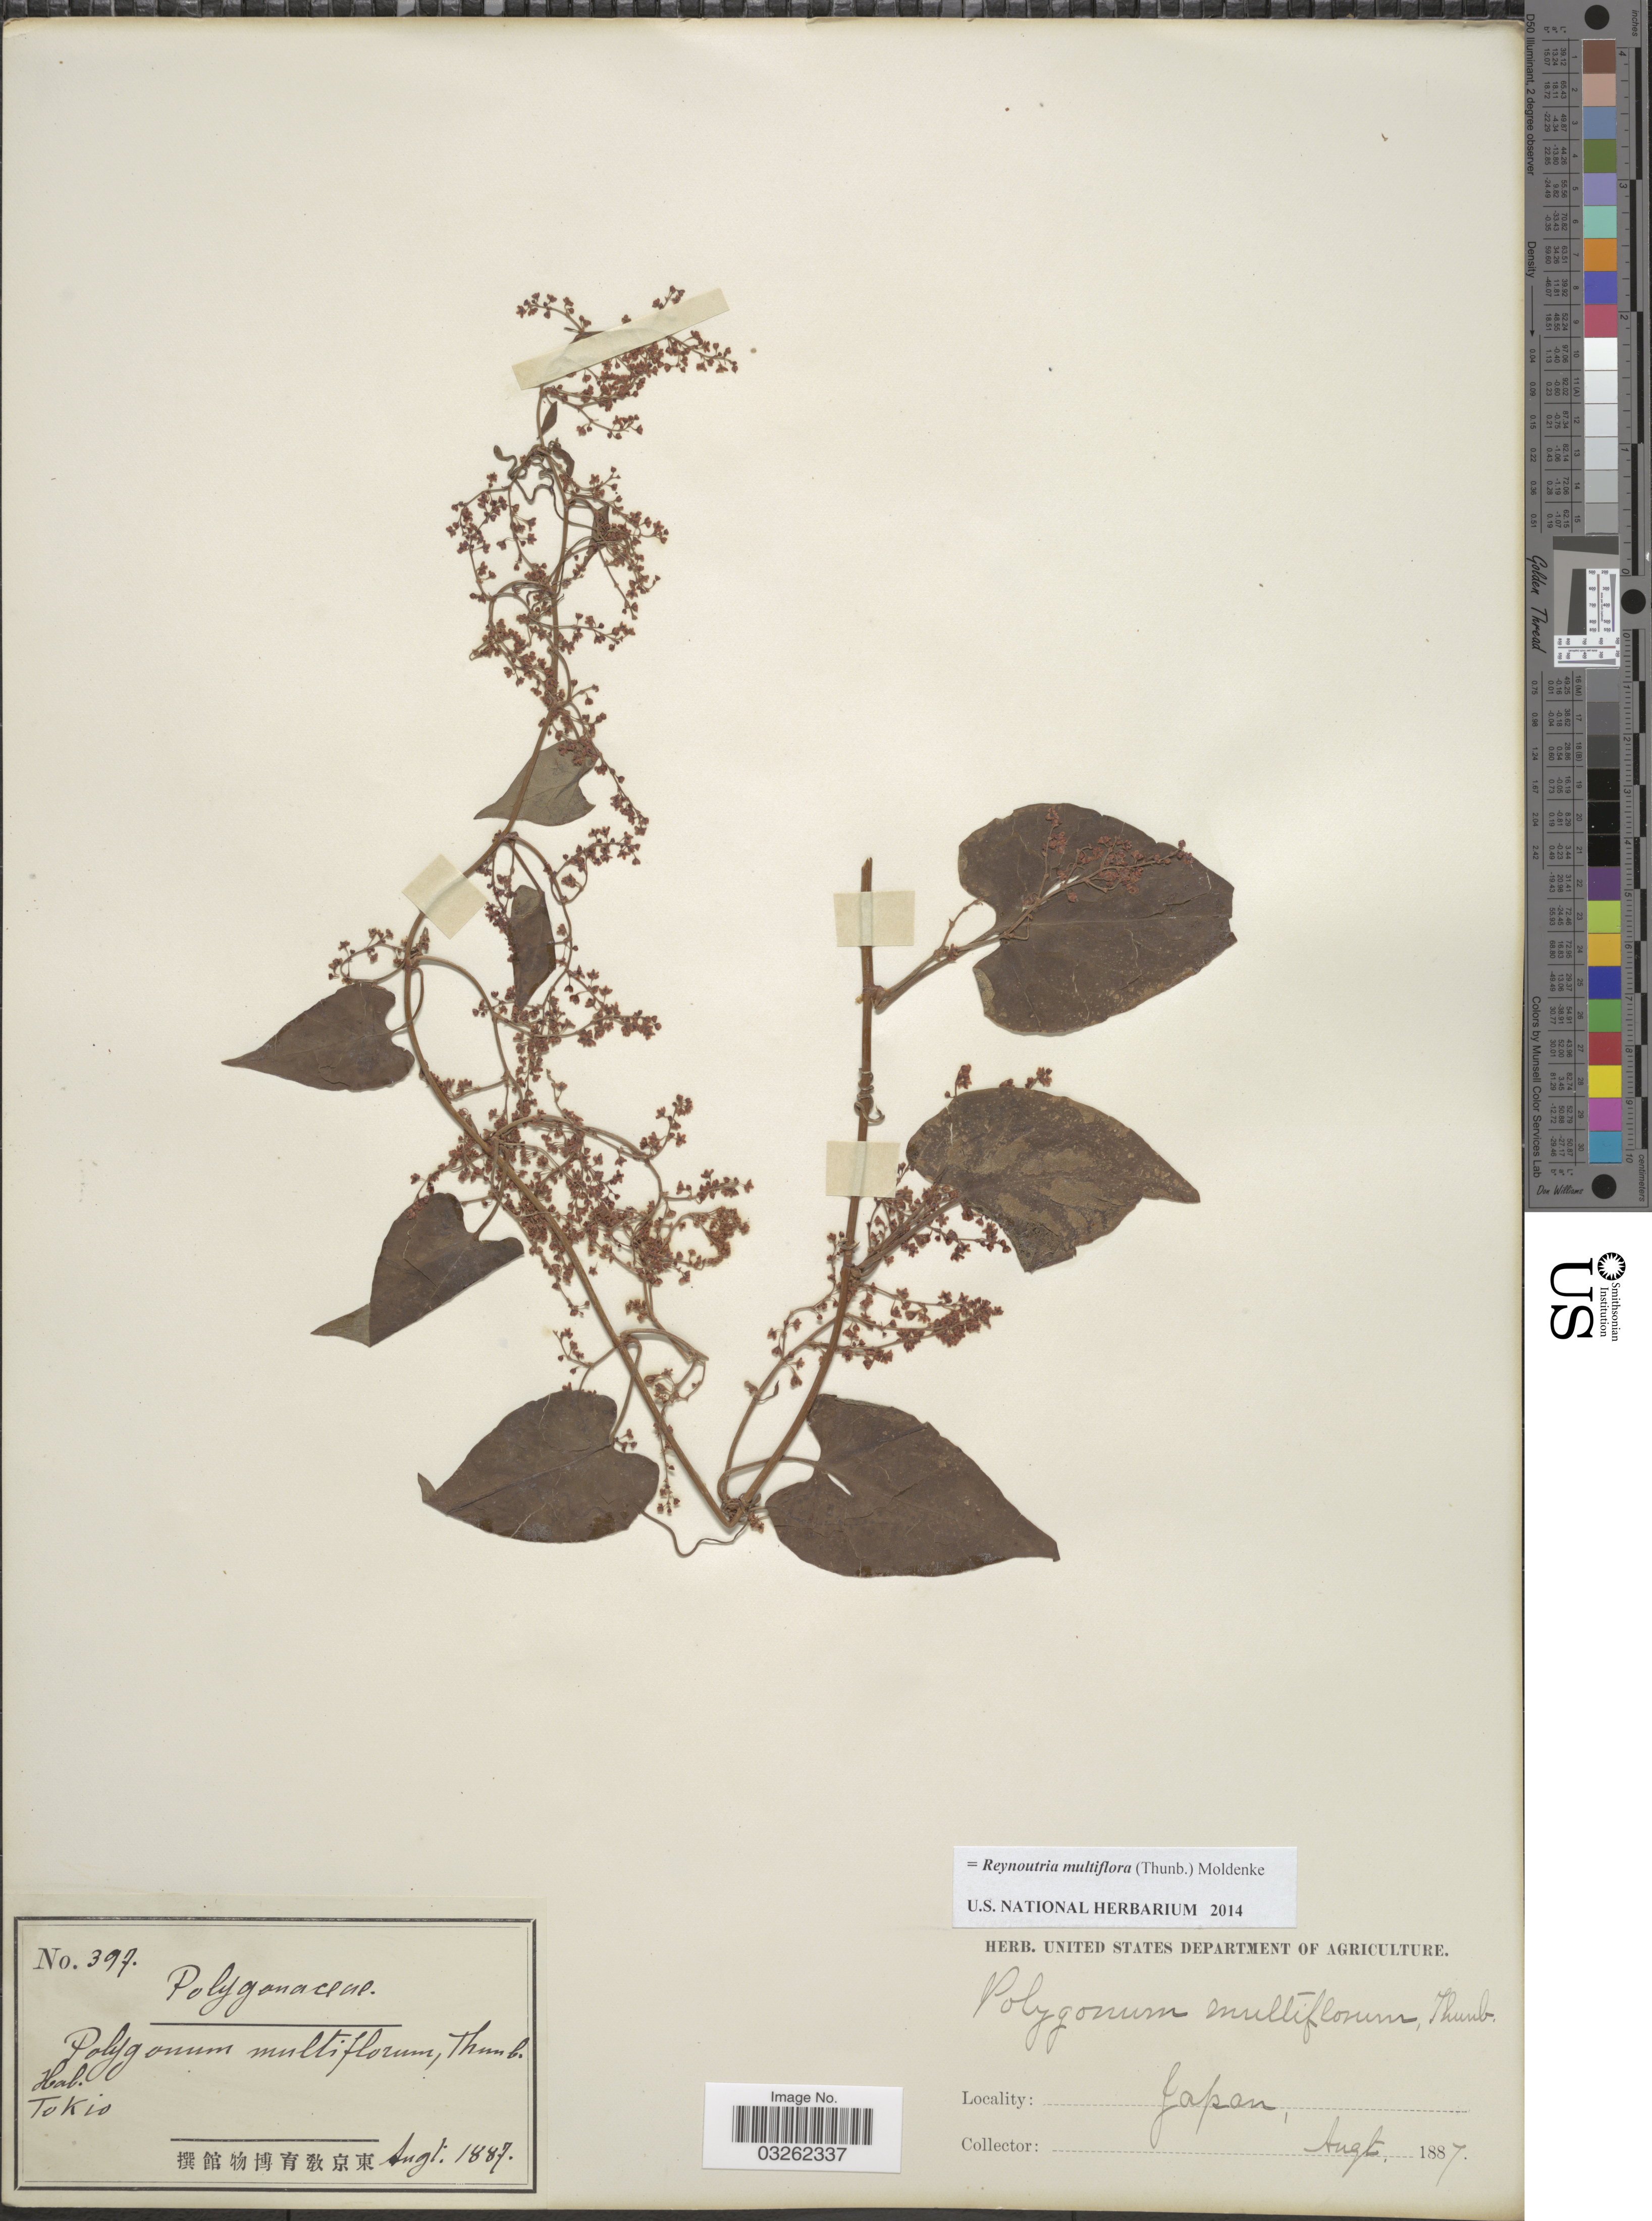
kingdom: Plantae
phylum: Tracheophyta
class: Magnoliopsida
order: Caryophyllales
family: Polygonaceae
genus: Reynoutria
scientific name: Reynoutria multiflora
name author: (Thunb.) Moldenke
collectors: Facchini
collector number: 397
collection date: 1887-08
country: Japan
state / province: Tokyo, Federal City of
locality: Tokio.